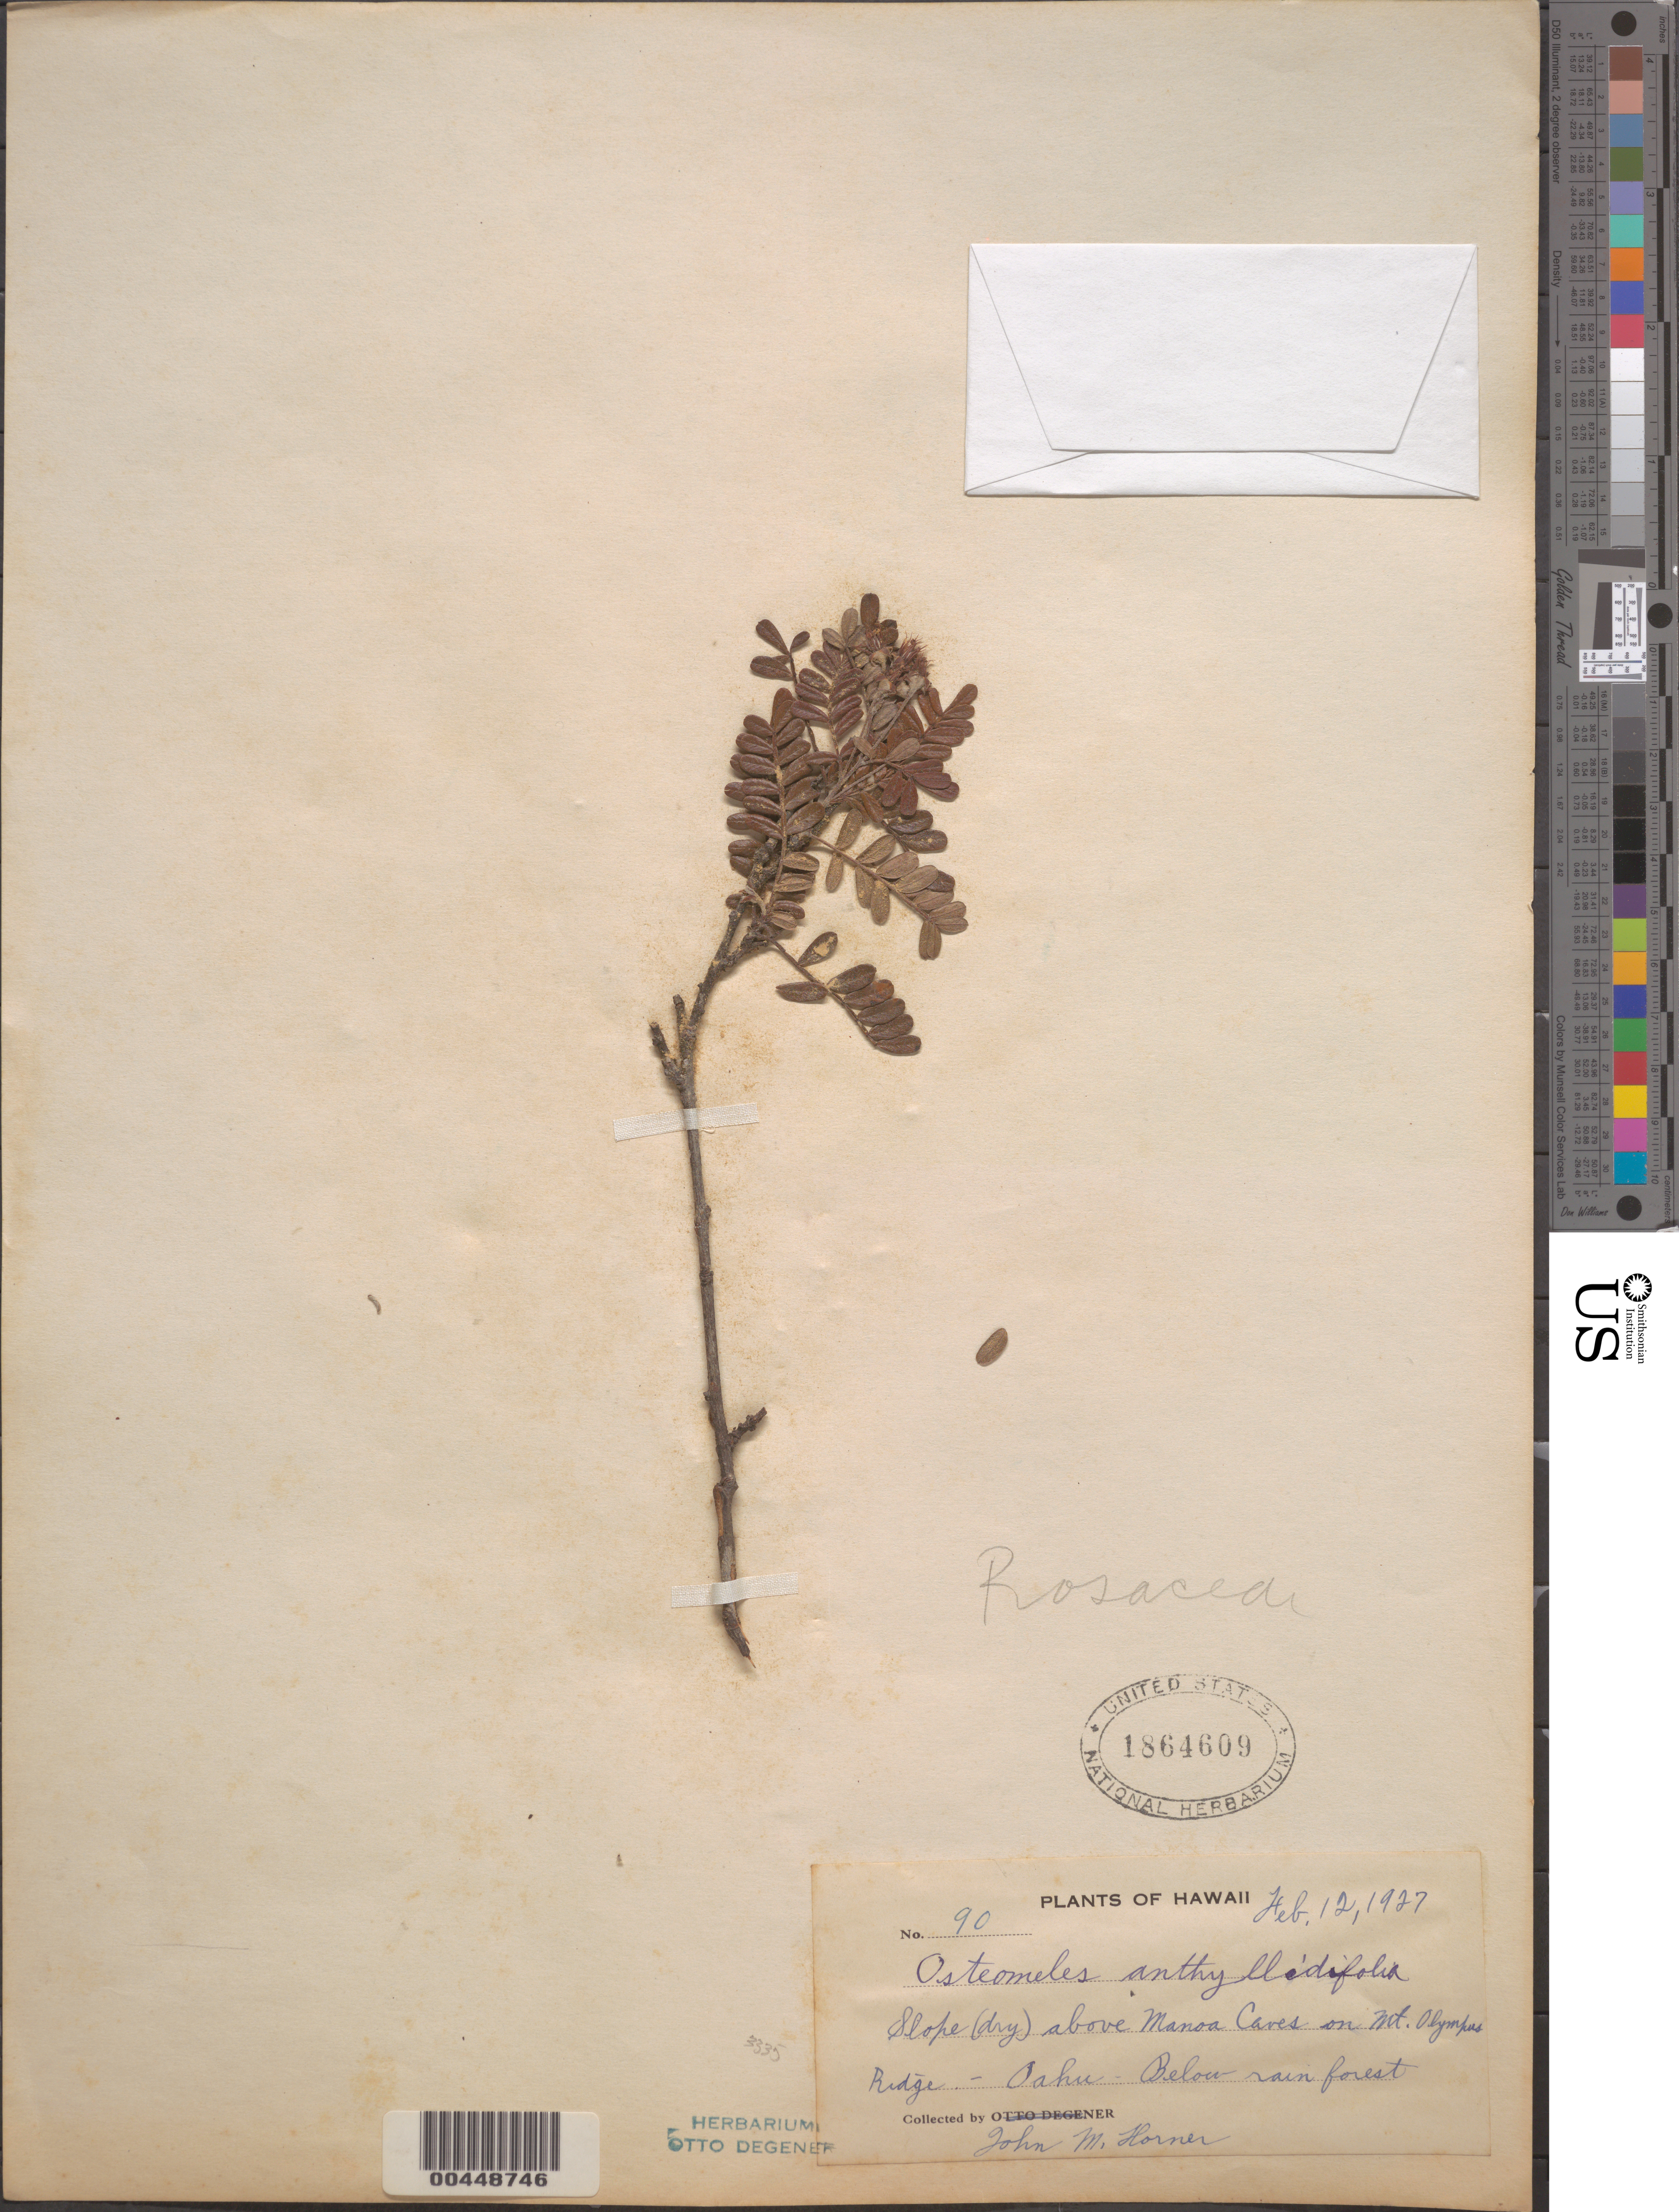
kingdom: Plantae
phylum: Tracheophyta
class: Magnoliopsida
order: Rosales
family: Rosaceae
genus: Osteomeles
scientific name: Osteomeles anthyllidifolia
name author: (Small) Lindl.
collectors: J. Horner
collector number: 90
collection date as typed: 12 Feb 1927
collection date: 1927-02-12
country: United States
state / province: Hawaii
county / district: Honolulu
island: Oahu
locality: Above Manoa Caves on Mt. Olympus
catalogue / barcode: US 1864609